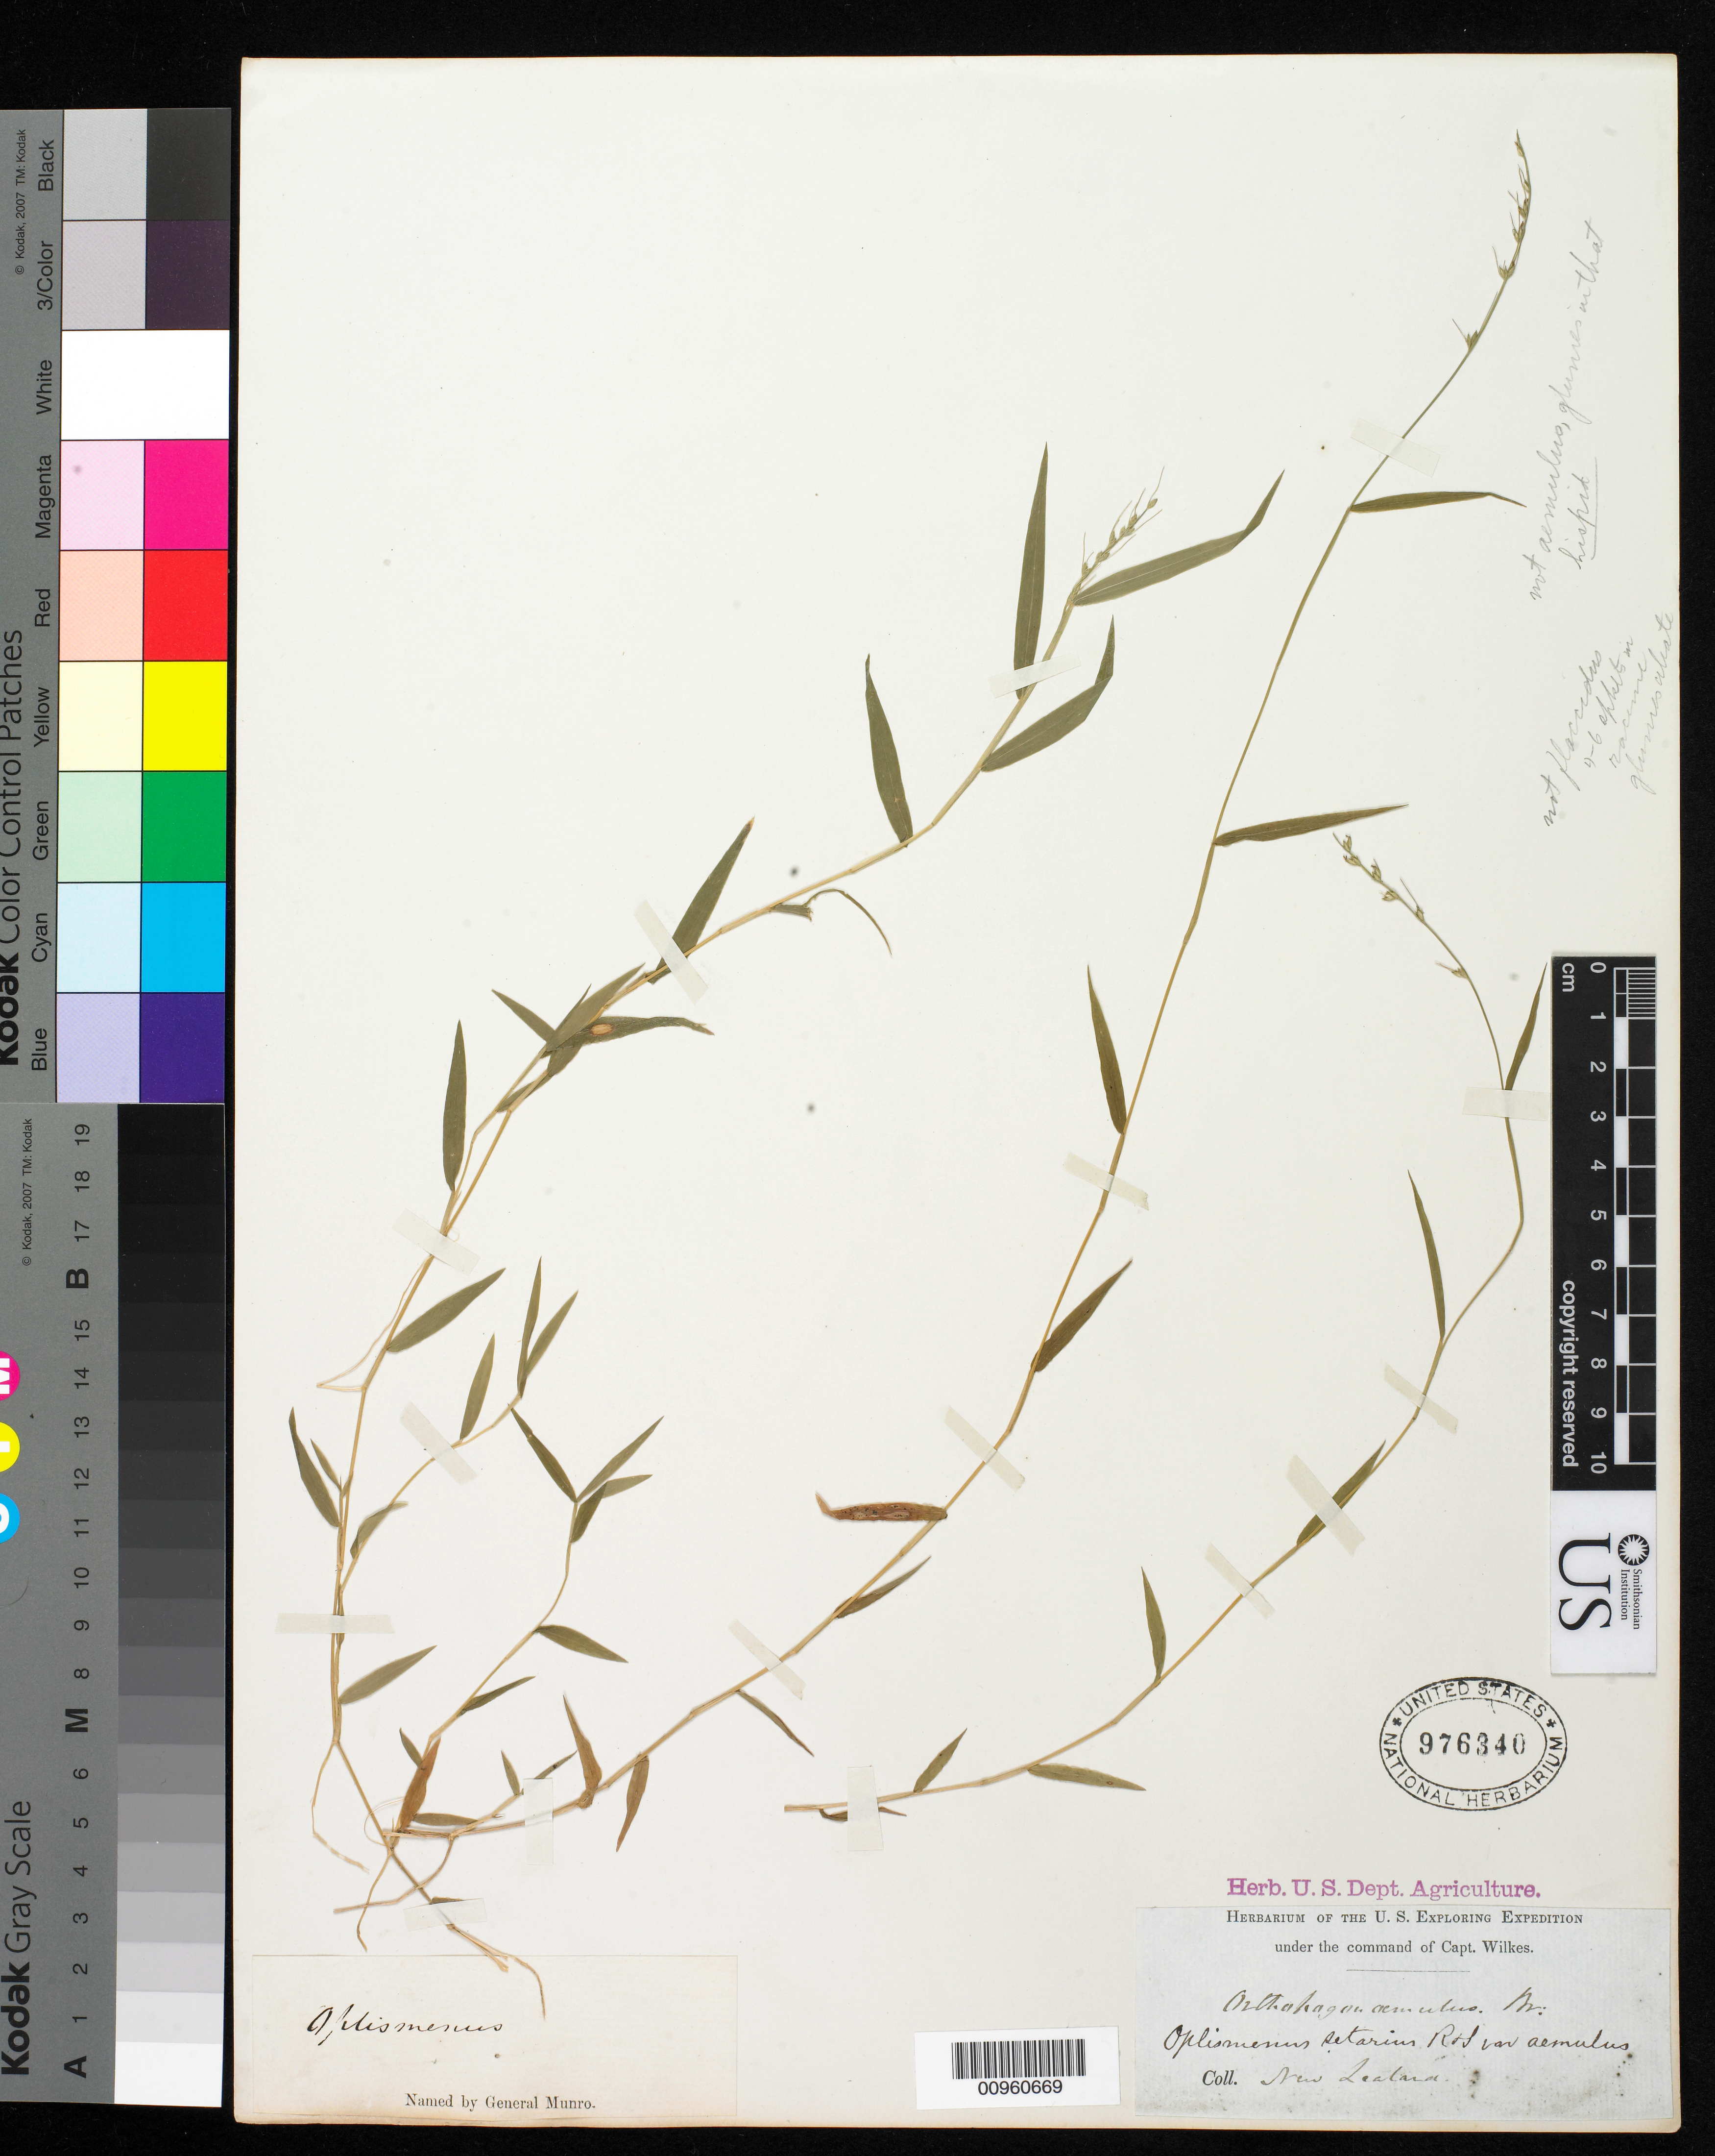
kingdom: Plantae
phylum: Tracheophyta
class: Liliopsida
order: Poales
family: Poaceae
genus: Oplismenus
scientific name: Oplismenus hirtellus var. imbecillis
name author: (R. Br.) Fosberg & Sachet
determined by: Poaceae Reorganization Project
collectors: Wilkes Explor. Exped.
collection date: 1838/1842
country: New Zealand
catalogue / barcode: US 976340